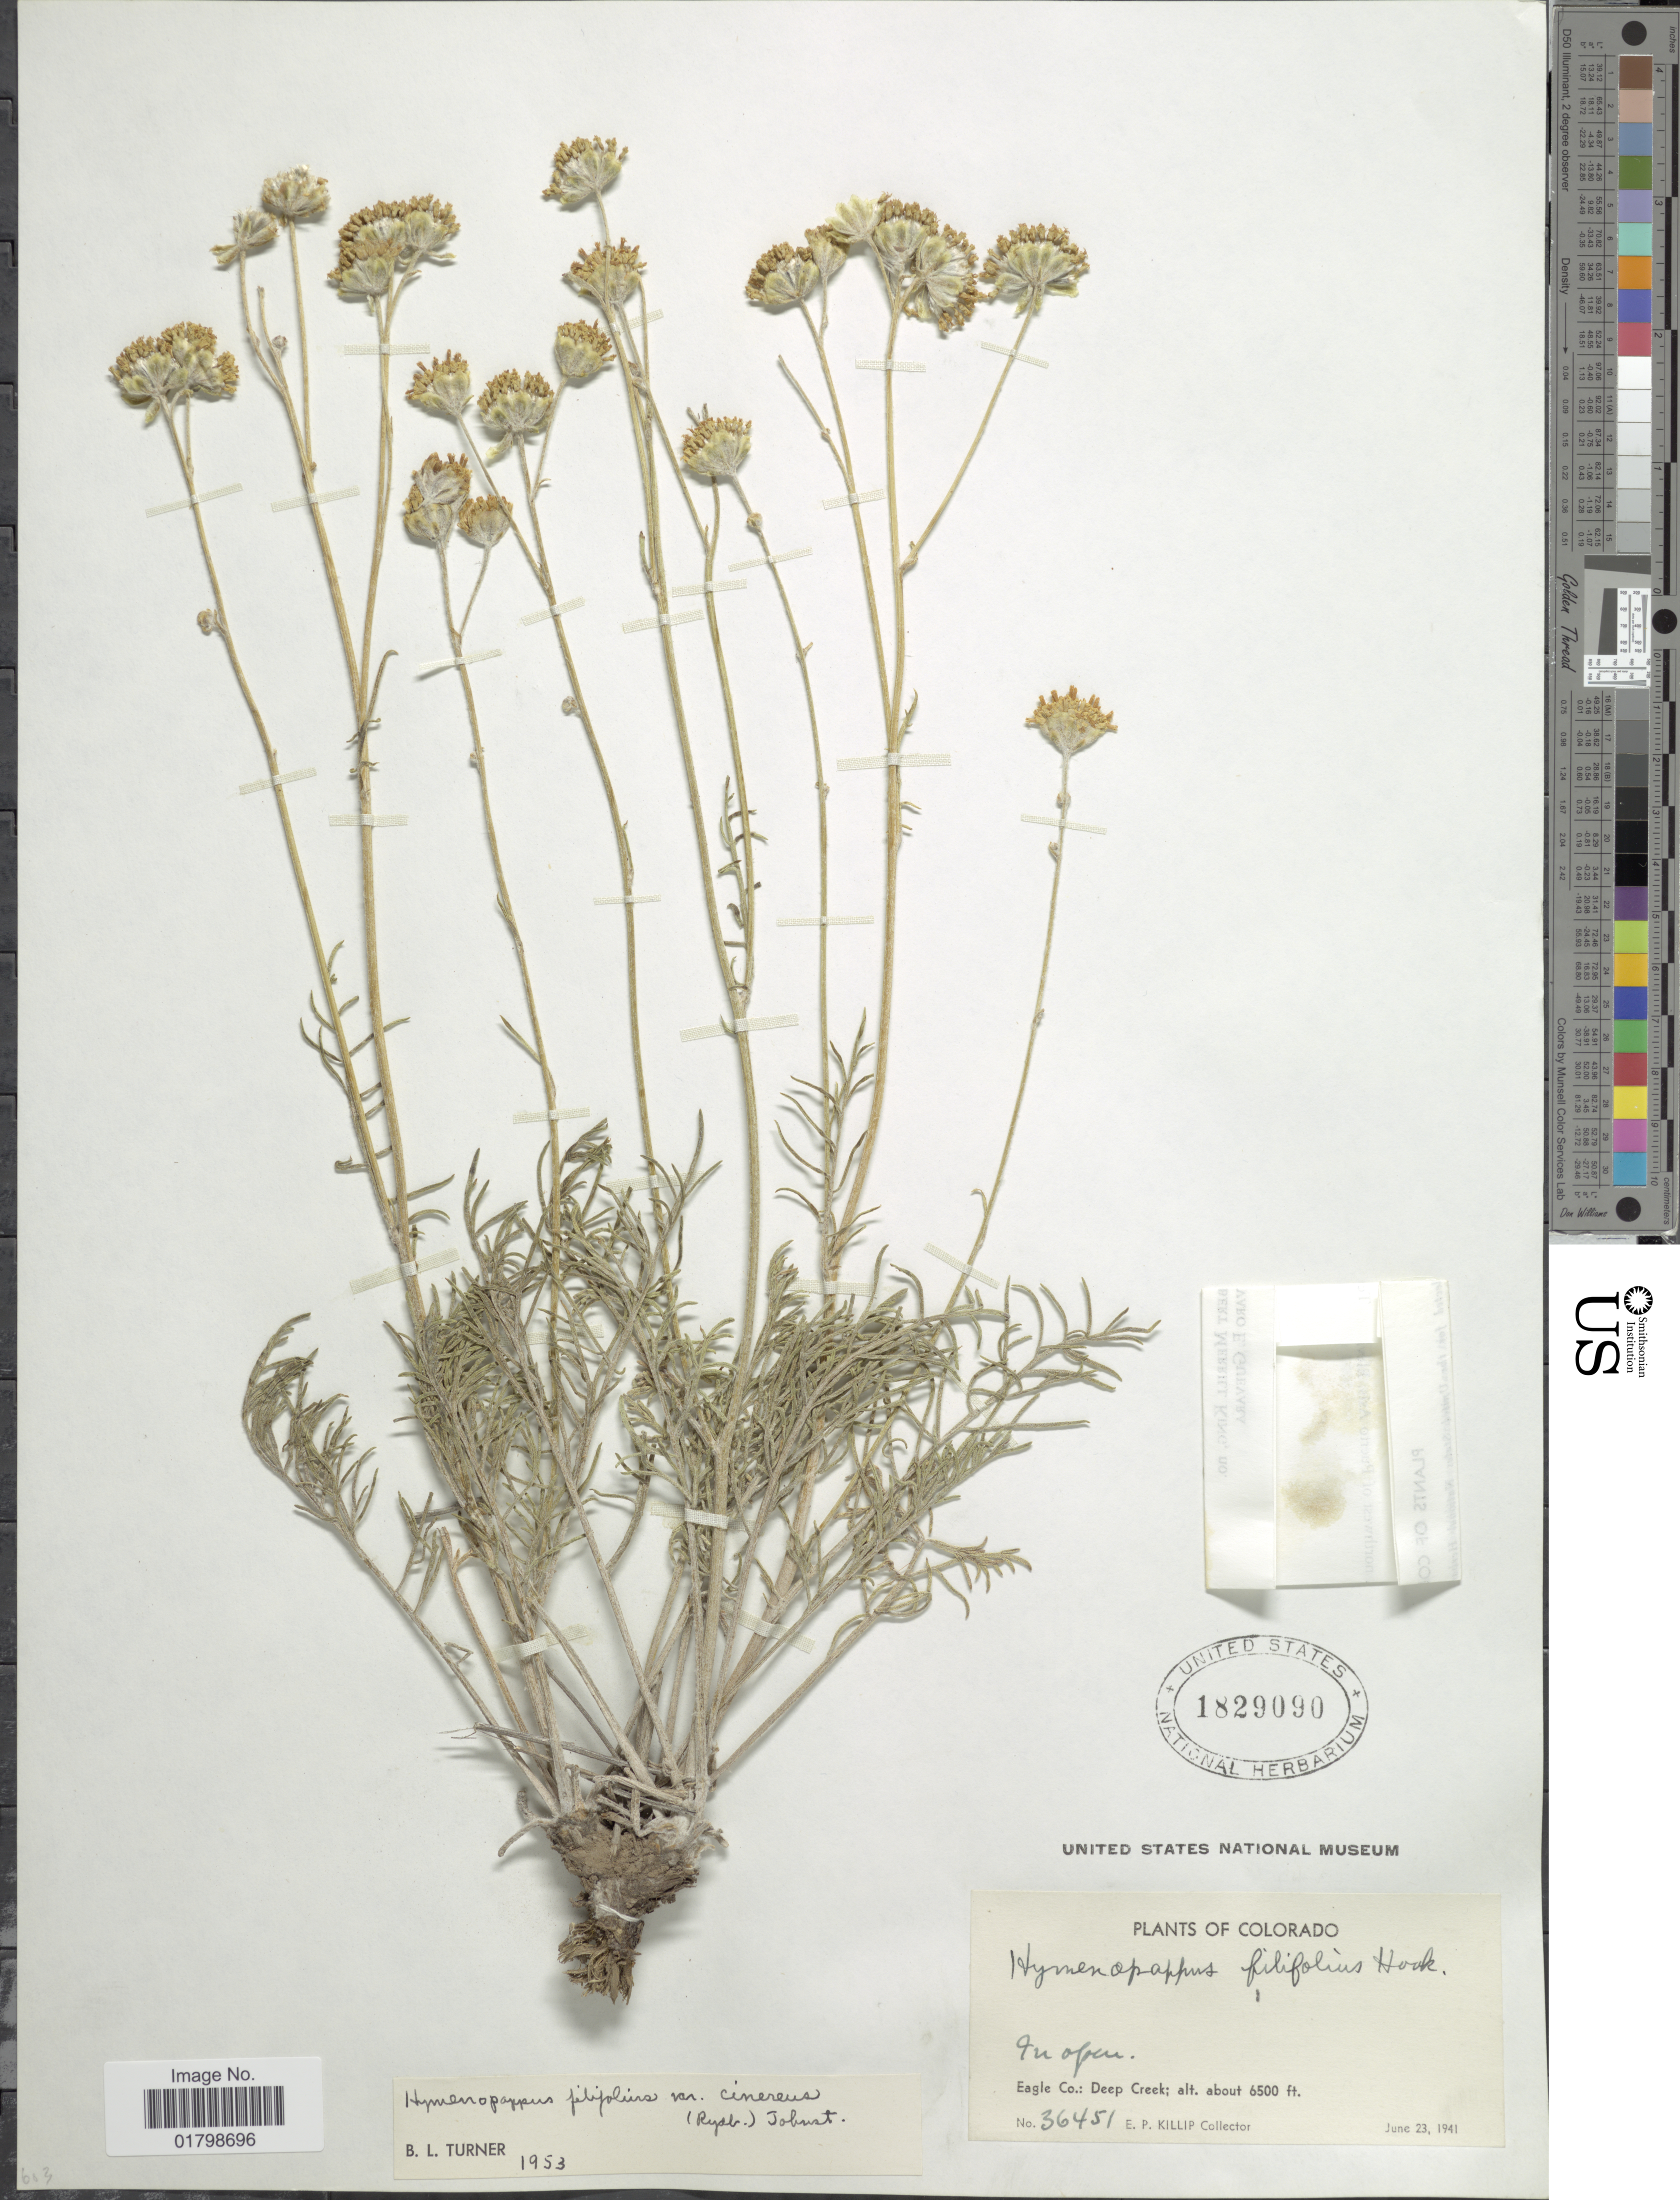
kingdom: Plantae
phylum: Tracheophyta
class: Magnoliopsida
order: Asterales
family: Asteraceae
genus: Hymenopappus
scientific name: Hymenopappus filifolius var. cinereus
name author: (Rydb.) I.M. Johnst.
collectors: E. P. Killip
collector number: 36451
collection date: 1941-06-23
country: United States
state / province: Colorado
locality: Eagle Co.: Deep Creek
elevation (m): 1981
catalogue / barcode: US 1829090